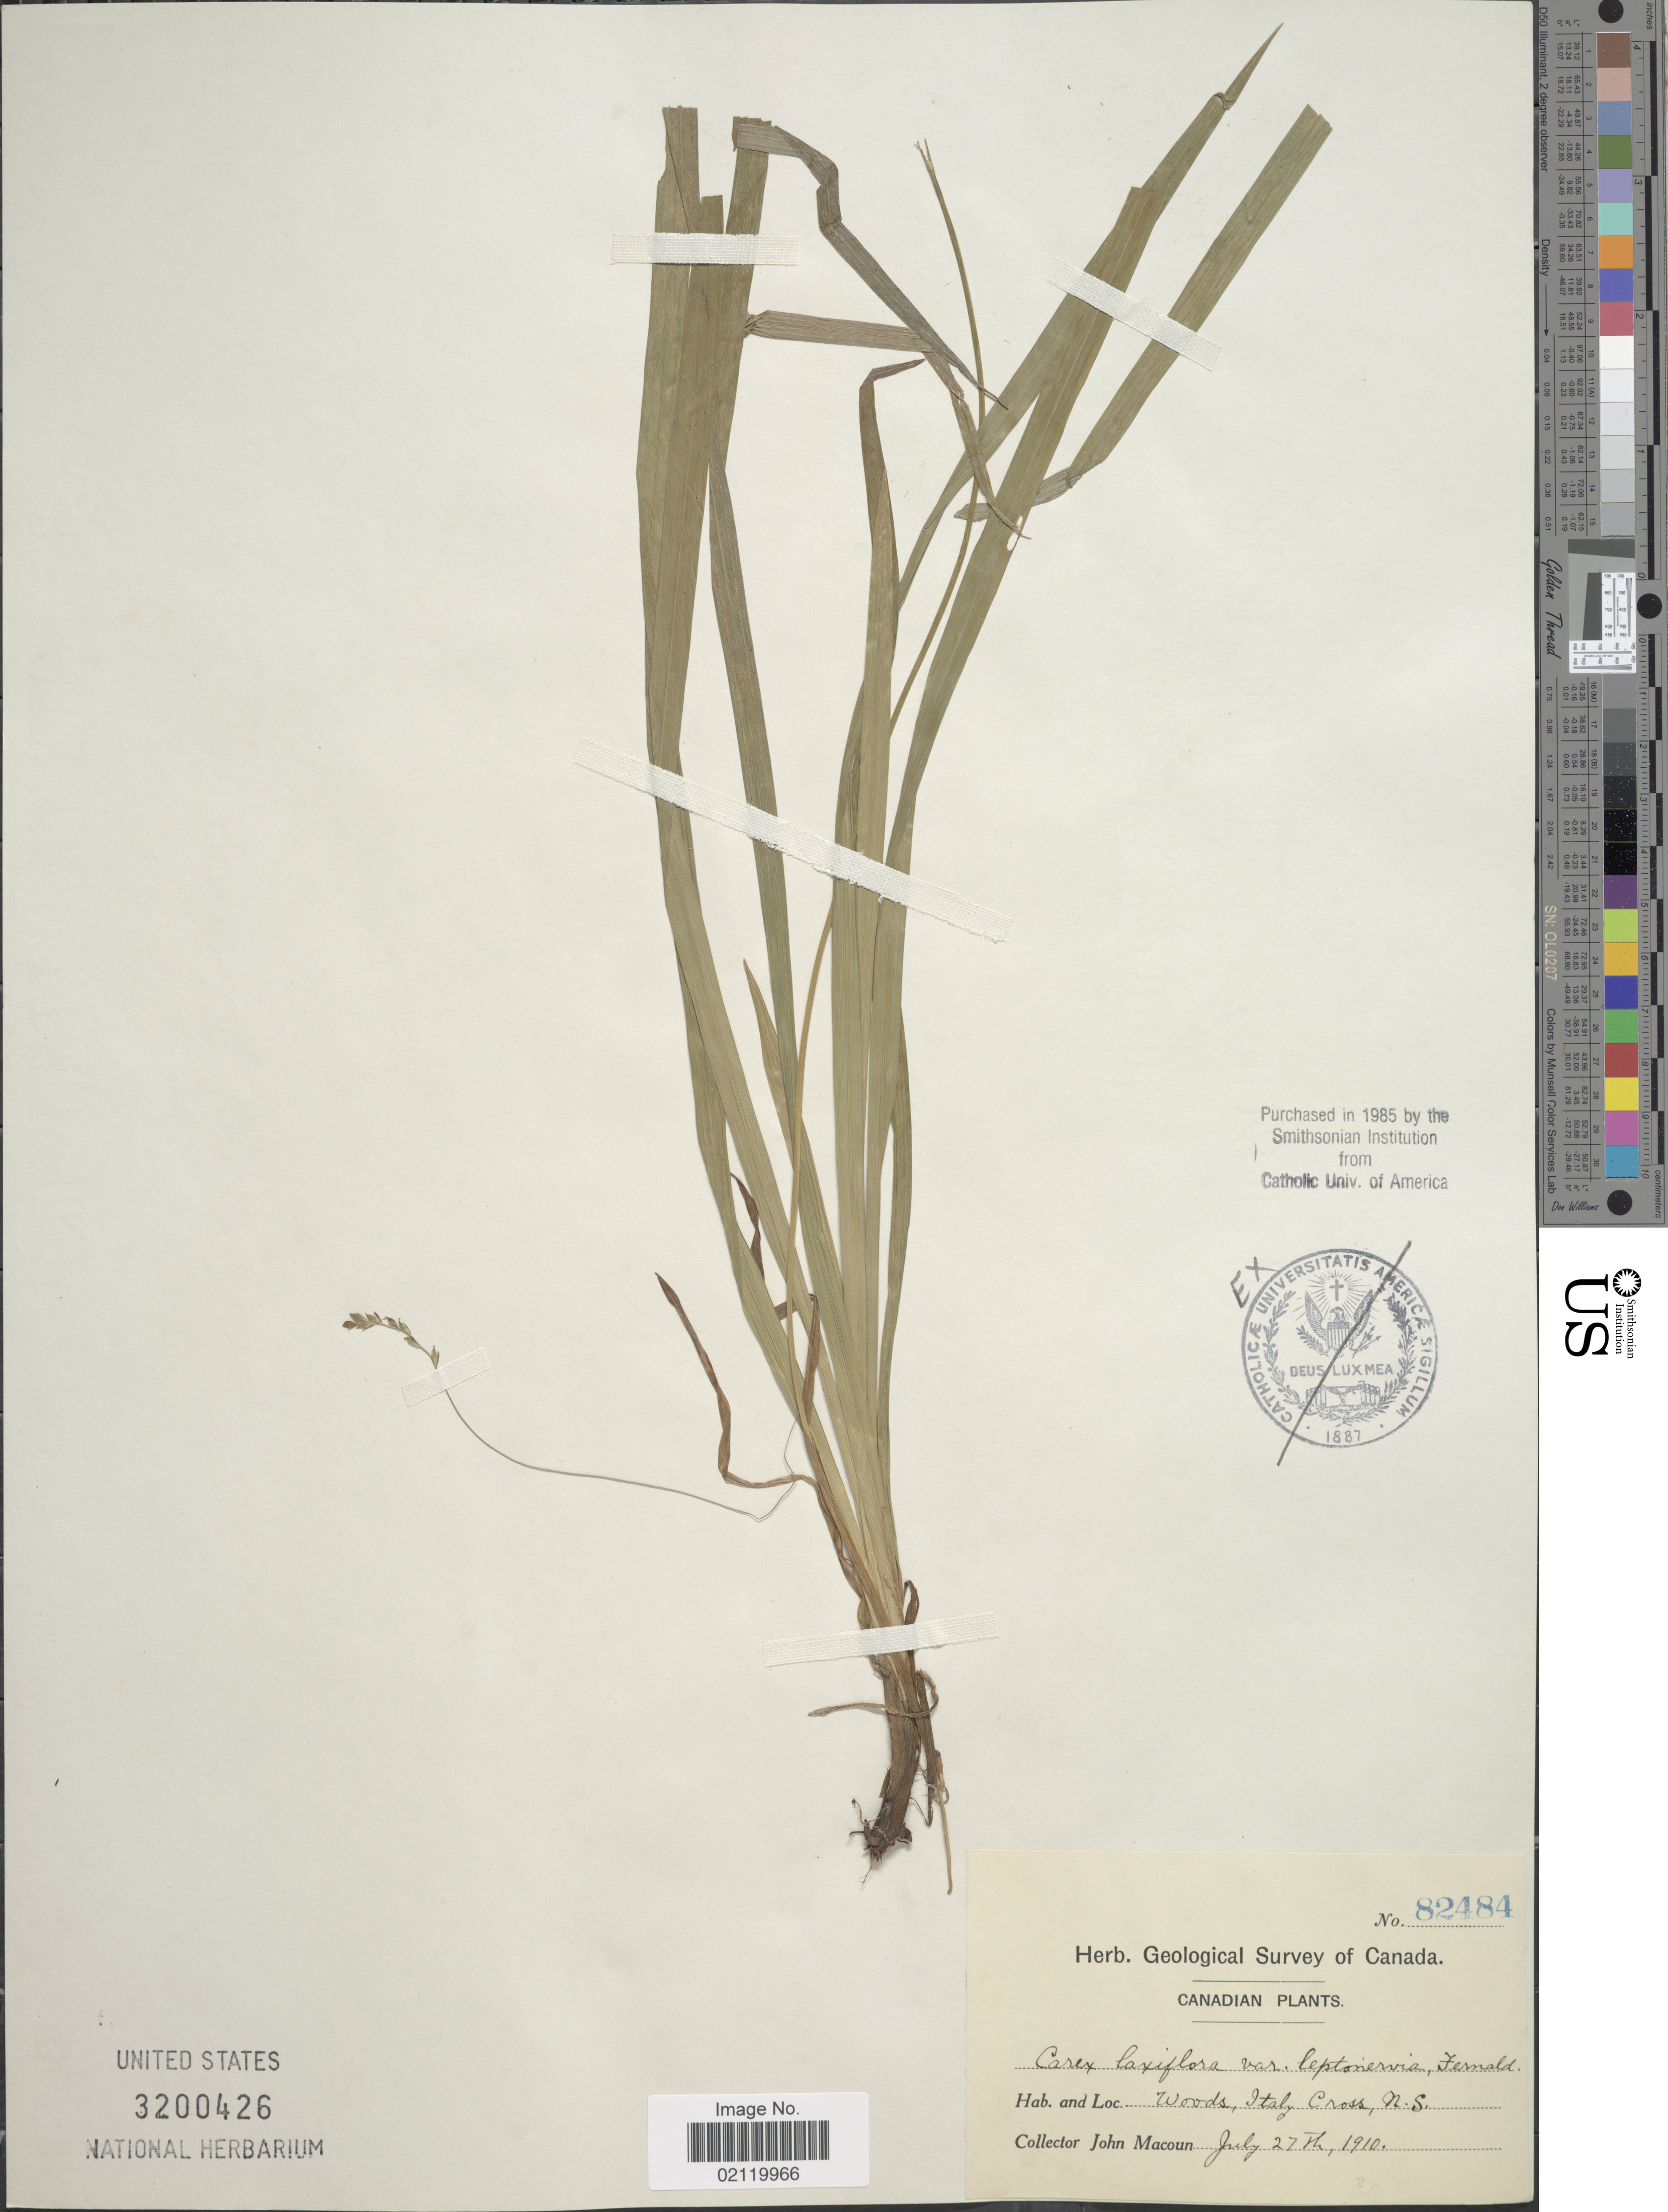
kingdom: Plantae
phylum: Tracheophyta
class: Liliopsida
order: Poales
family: Cyperaceae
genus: Carex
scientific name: Carex laxiflora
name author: Lam.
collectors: J. Macoun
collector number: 82484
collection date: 1910-07-27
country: Canada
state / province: Nova Scotia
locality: Woods, Italy Cross, N.S.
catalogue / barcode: US 3200426